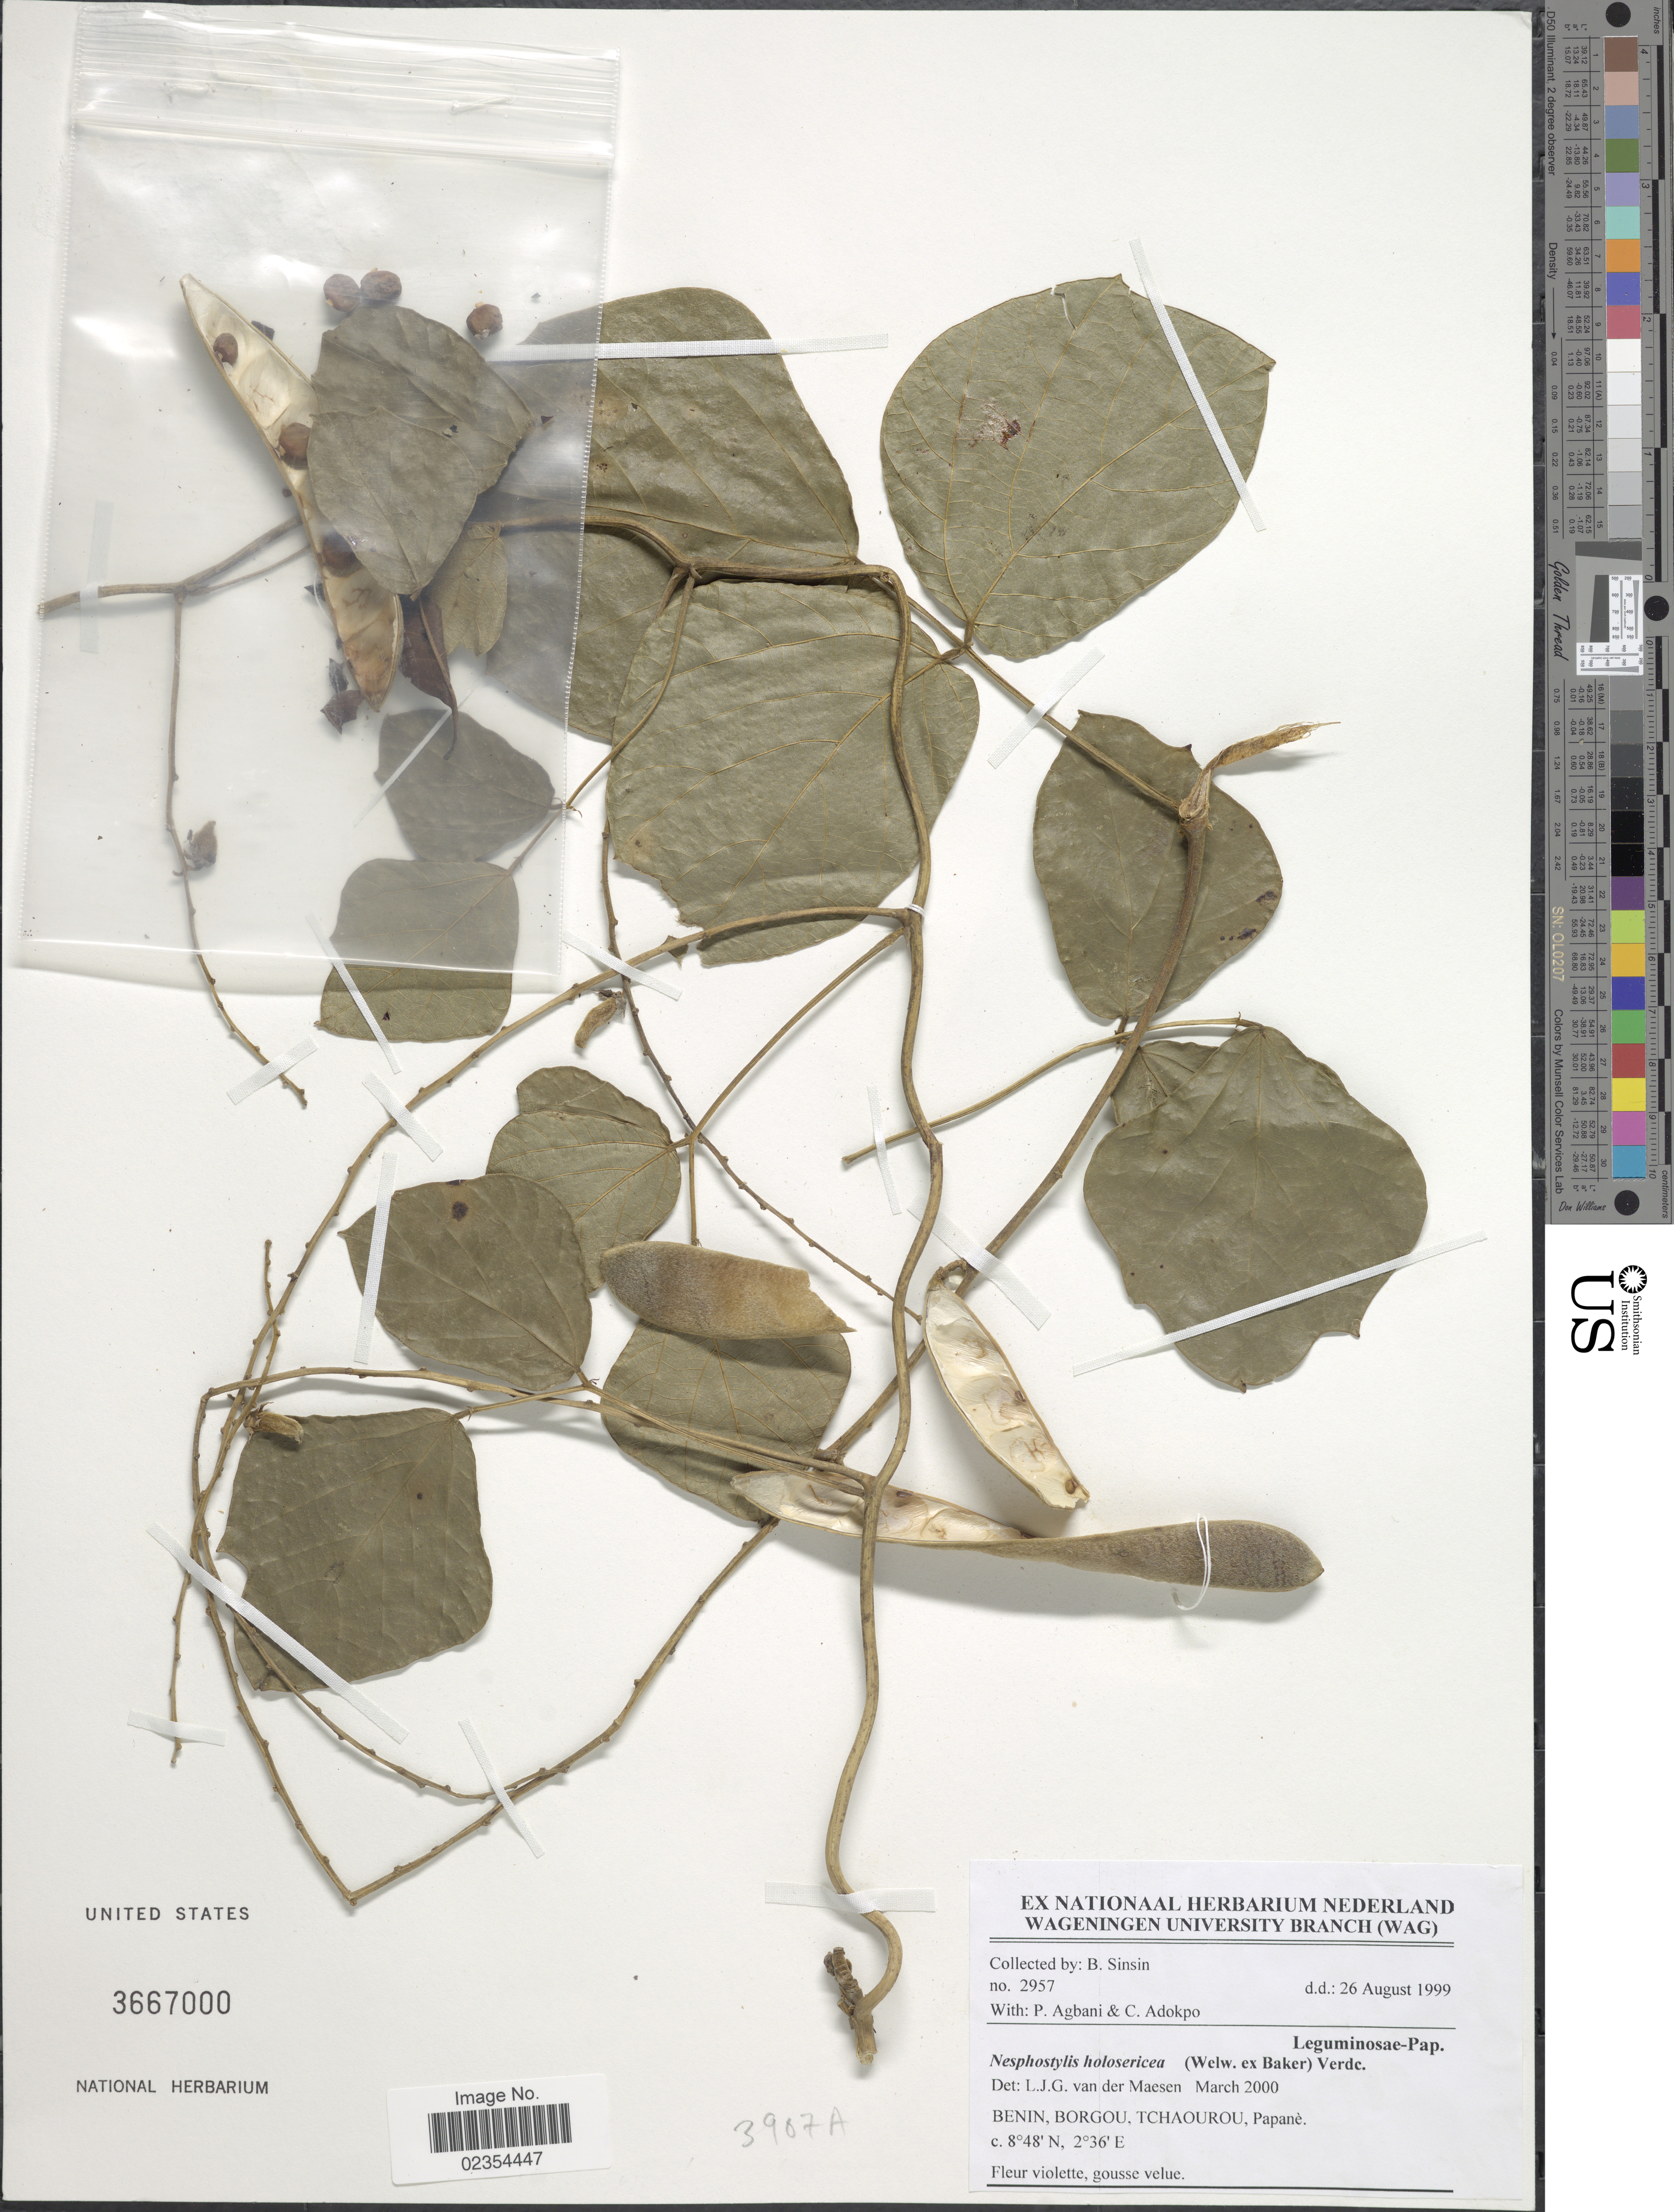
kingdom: Plantae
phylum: Tracheophyta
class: Magnoliopsida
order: Fabales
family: Fabaceae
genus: Nesphostylis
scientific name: Nesphostylis holosericea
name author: (Baker) Verdc.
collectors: B. Sinsin, P. Agbani & C. Adokpo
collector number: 2957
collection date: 1999-08-26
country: Benin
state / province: Borgou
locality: Tchaourou, Papane.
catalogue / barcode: US 3667000